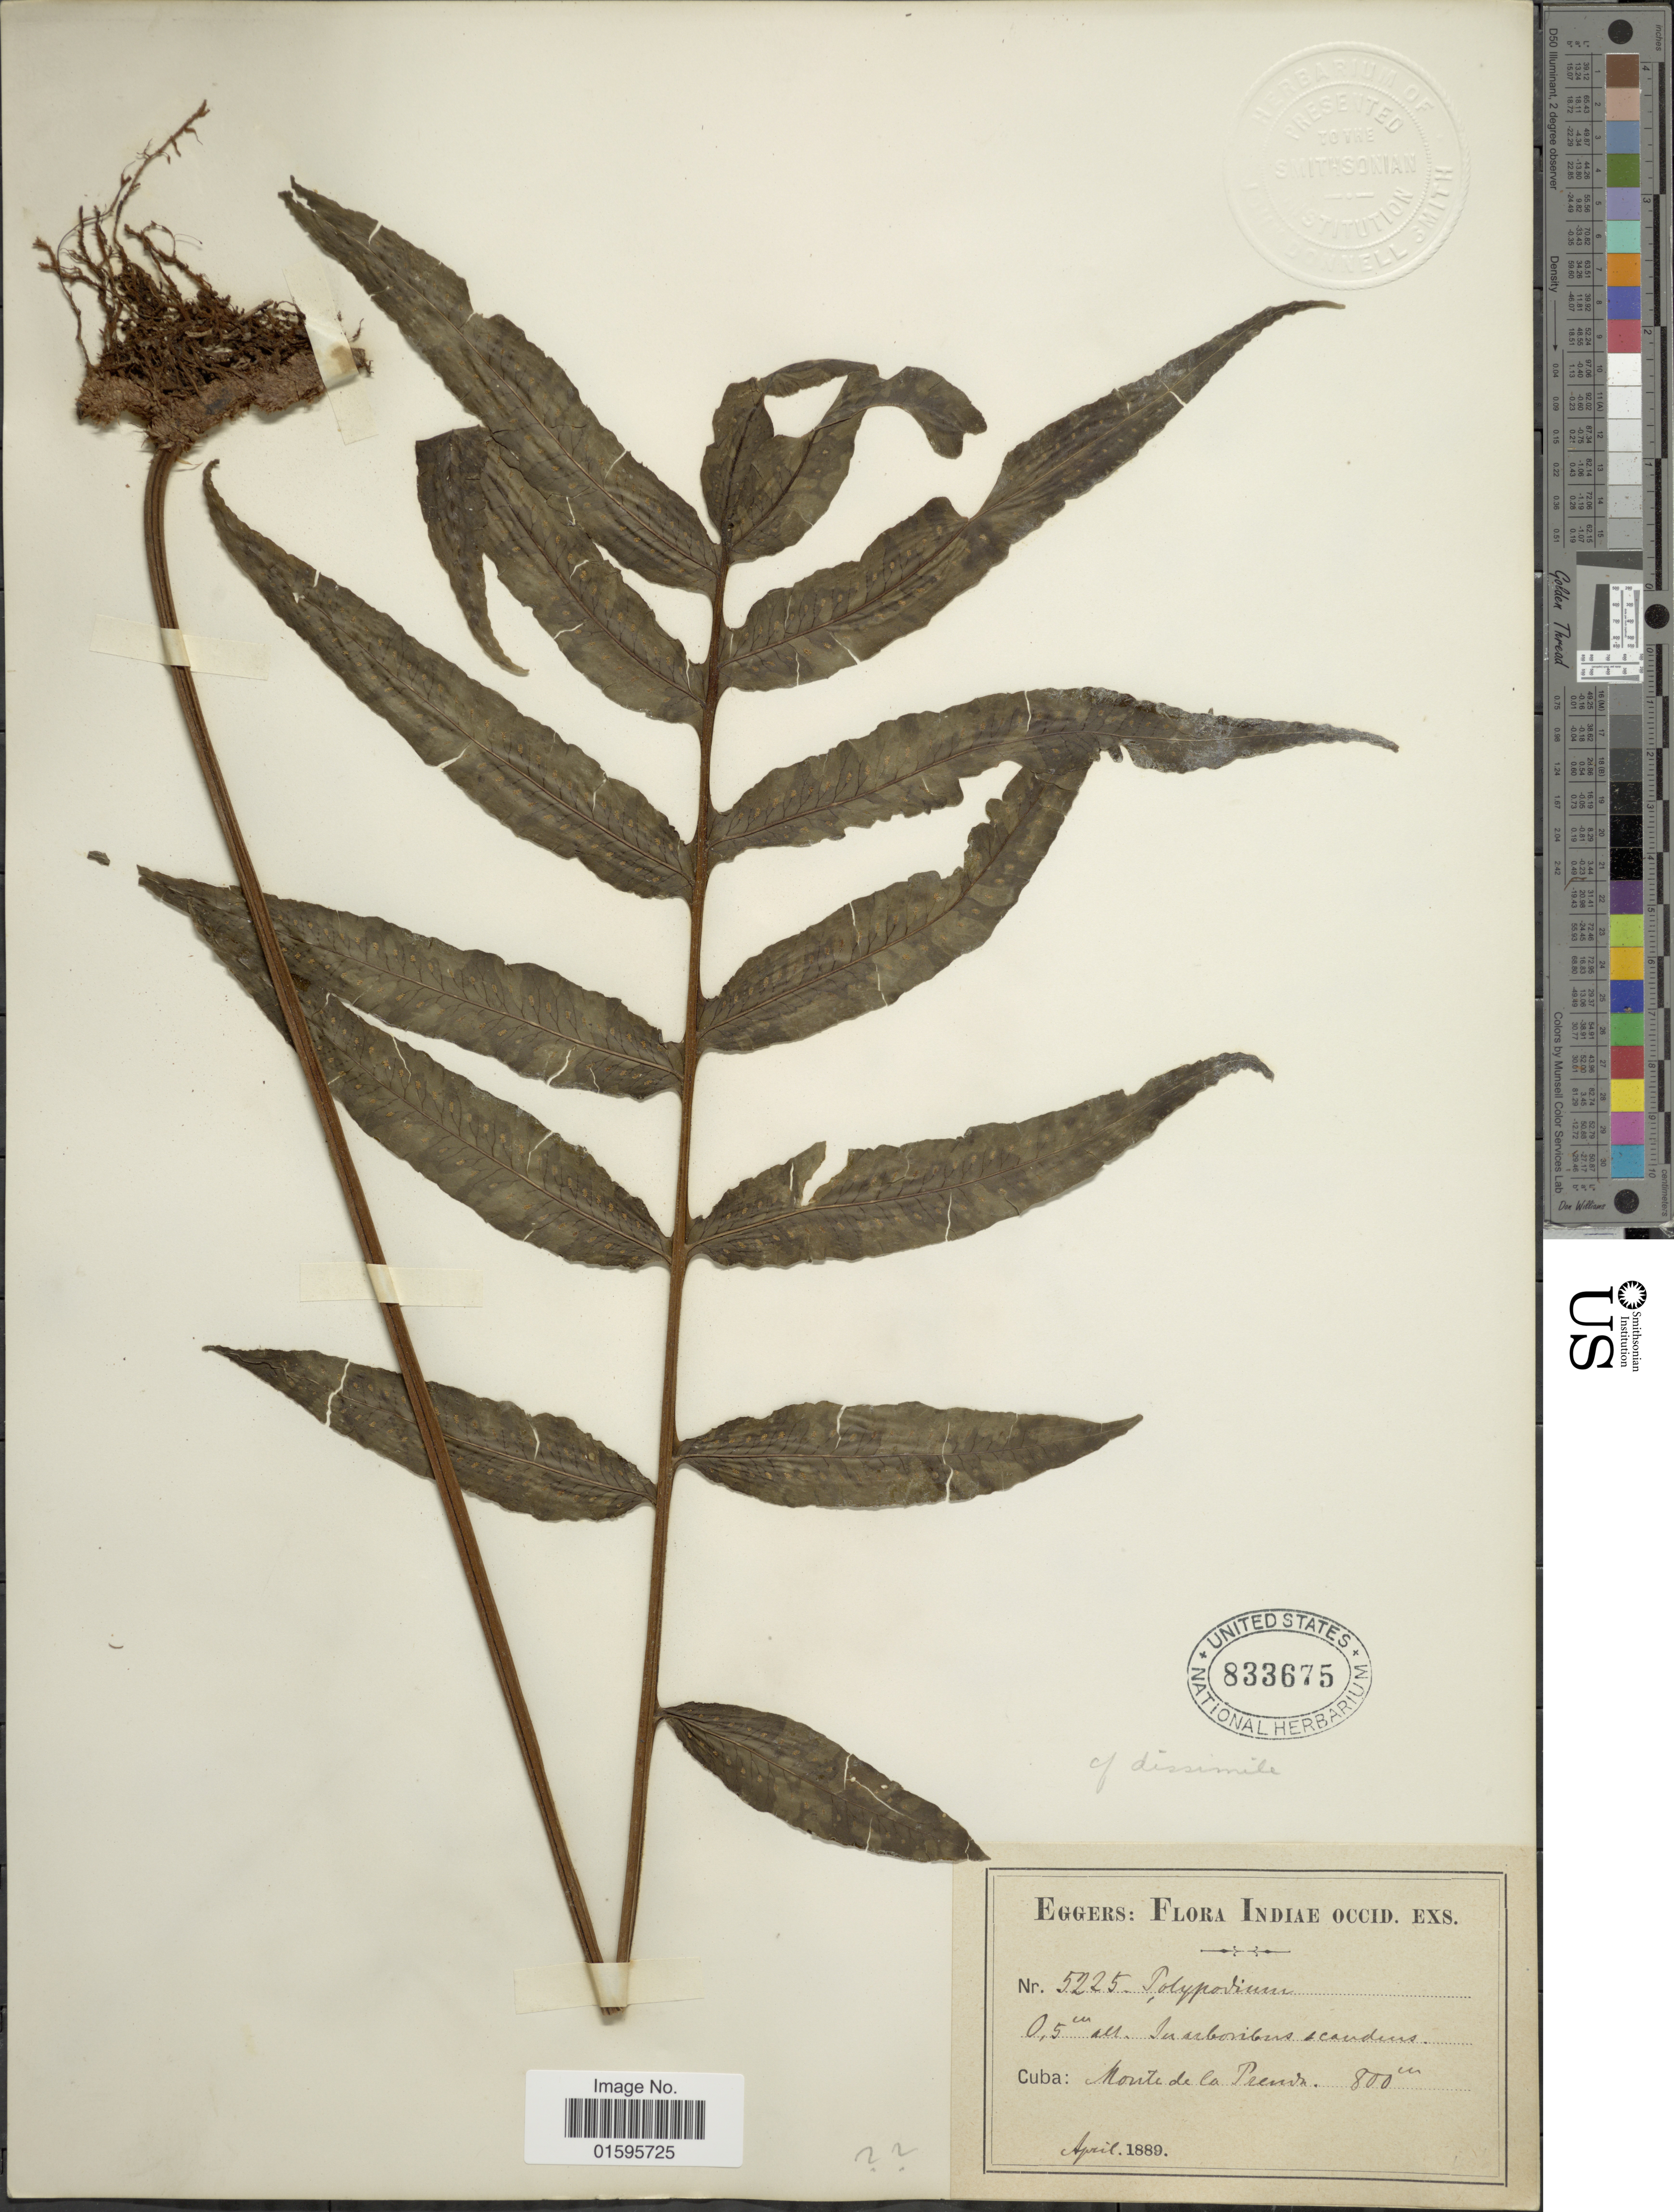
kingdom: Plantae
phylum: Tracheophyta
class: Polypodiopsida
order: Polypodiales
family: Polypodiaceae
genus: Polypodium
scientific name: Polypodium dulce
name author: Poir.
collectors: -. Eggers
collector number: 5225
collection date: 1889-04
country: Cuba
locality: Cuba: Monte de la Prenda.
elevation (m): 800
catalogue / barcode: US 833675